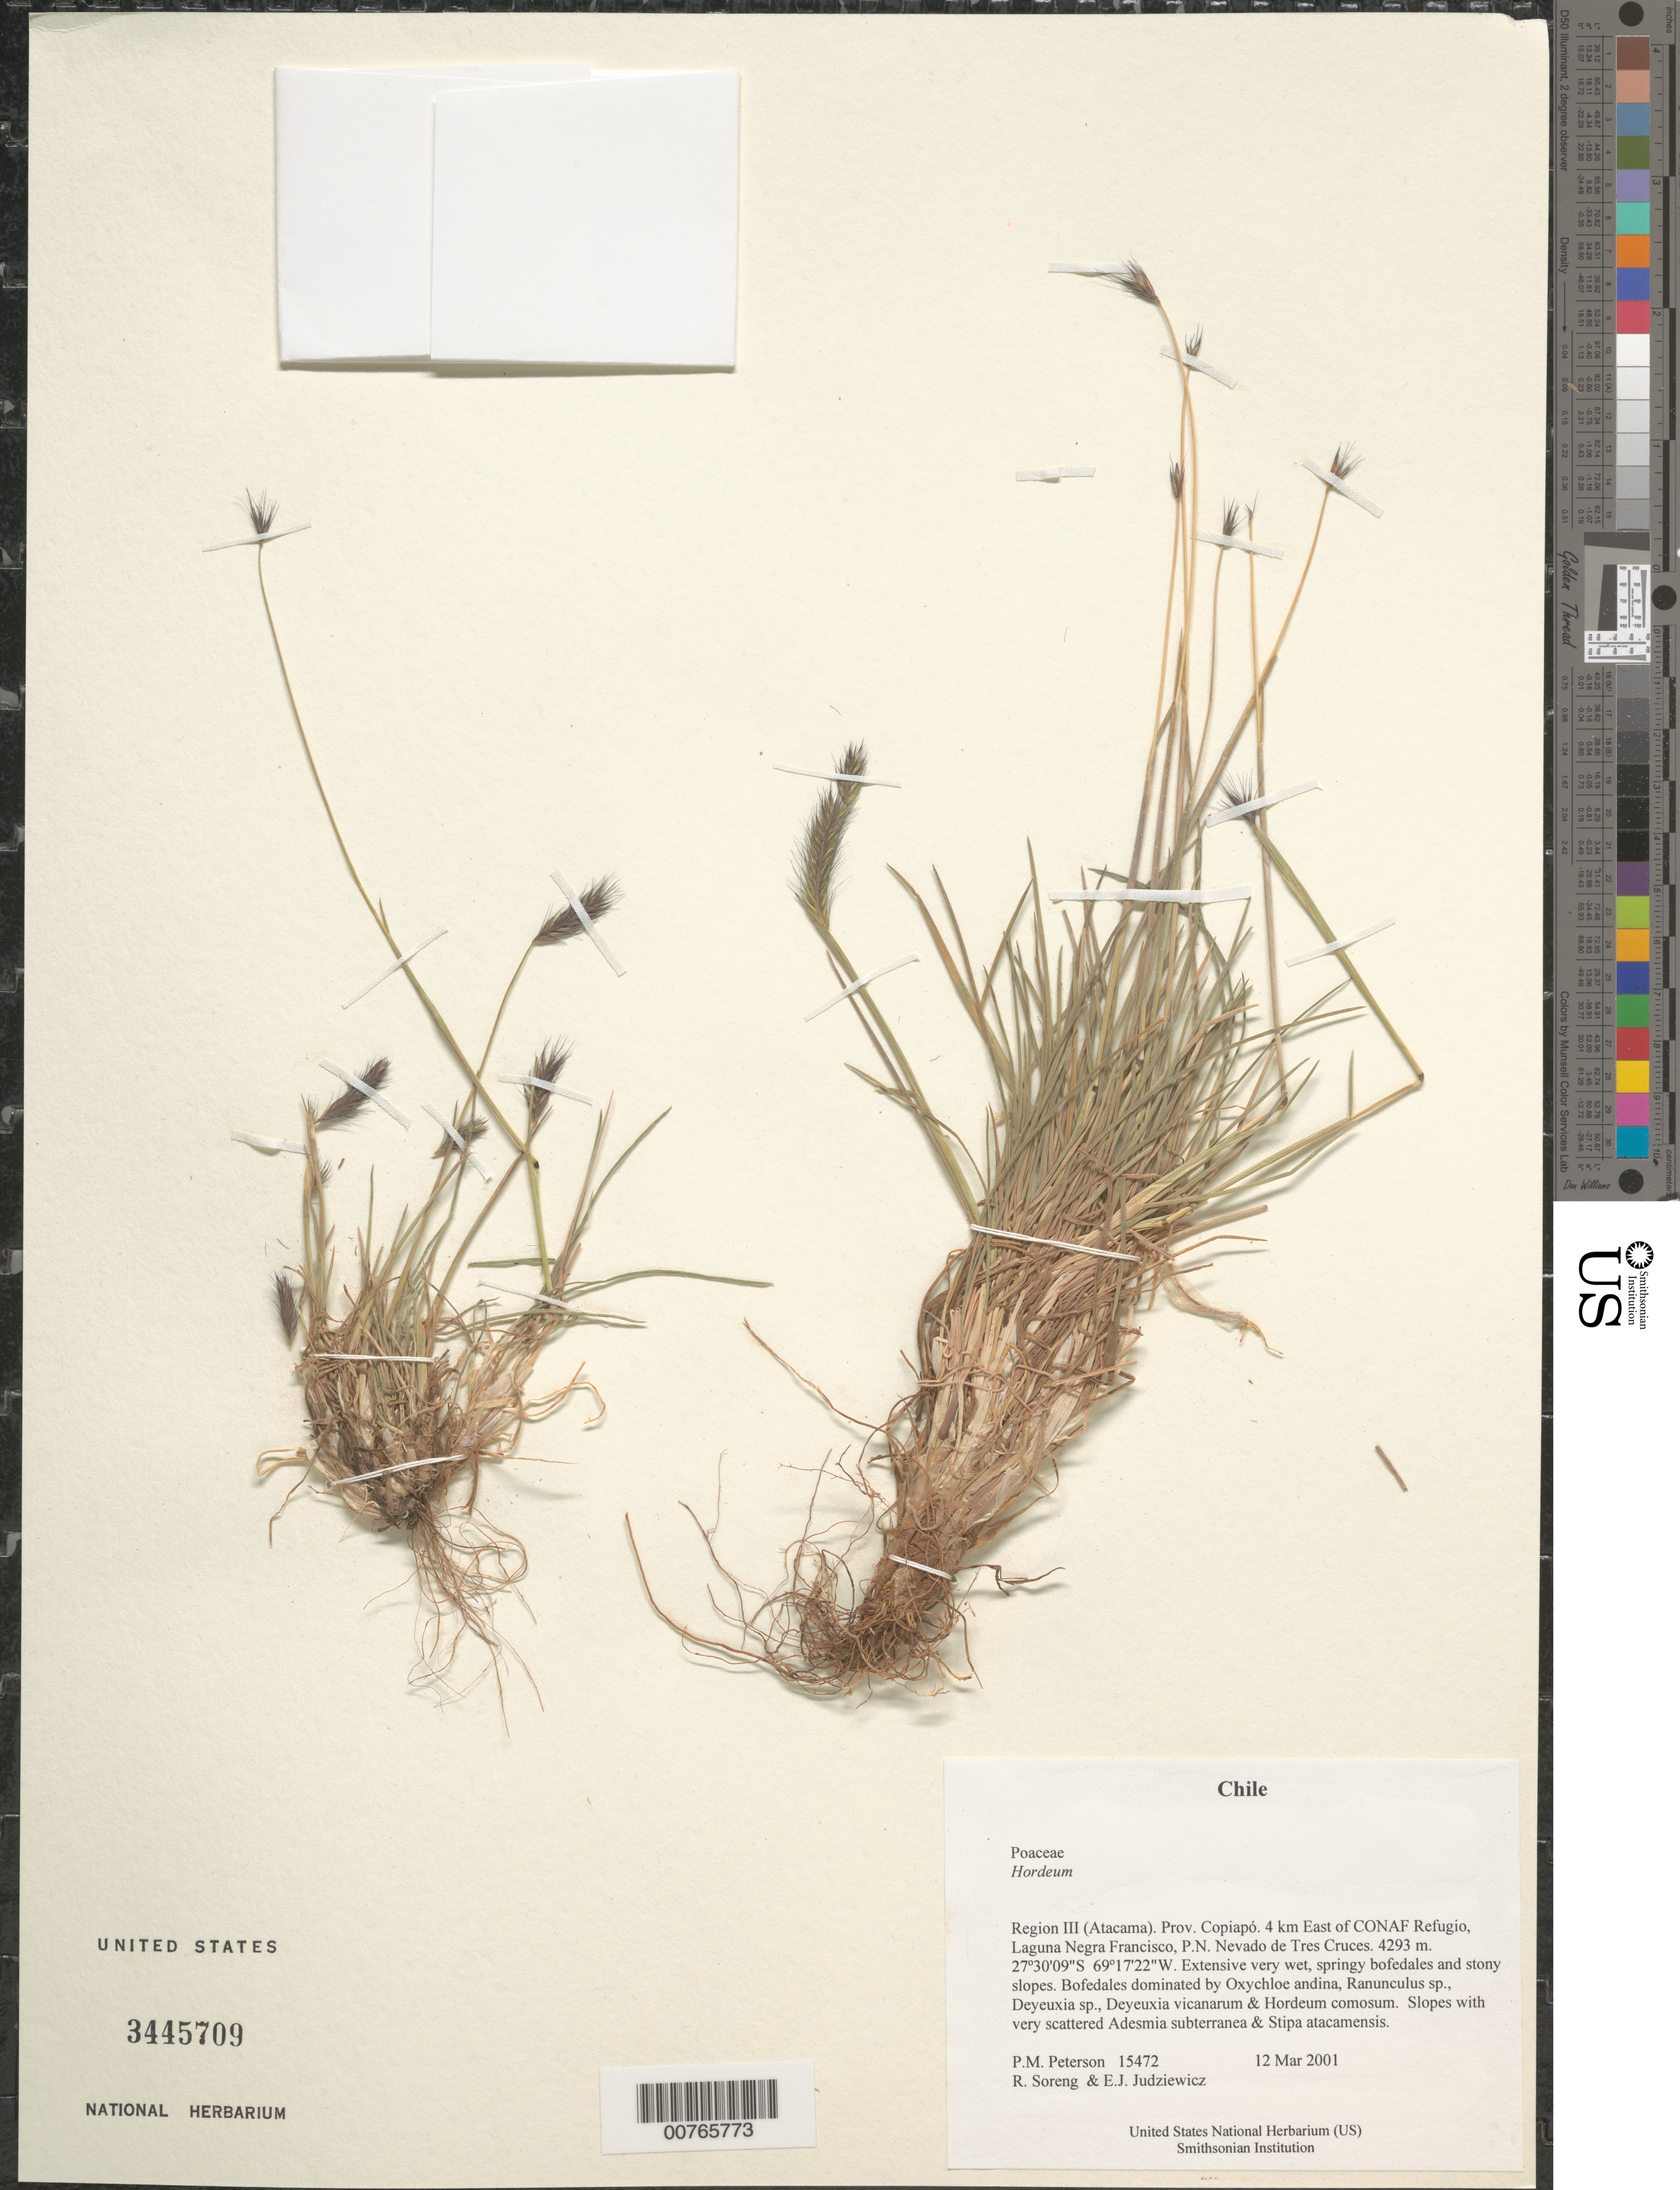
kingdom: Plantae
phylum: Tracheophyta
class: Liliopsida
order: Poales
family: Poaceae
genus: Hordeum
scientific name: Hordeum sp.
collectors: P. M. Peterson, R. J. Soreng & E. J. Judziewicz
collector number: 15472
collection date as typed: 12 Mar 2001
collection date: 2001-03-12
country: Chile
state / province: Atacama (III)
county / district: Copiapó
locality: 4 km East of CONAF Refugio, Laguna Negra Francisco, P.N. Nevado de Tres Cruces.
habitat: Extensive very wet, springy bofedales and stony slopes.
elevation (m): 4293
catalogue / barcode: US 3445709